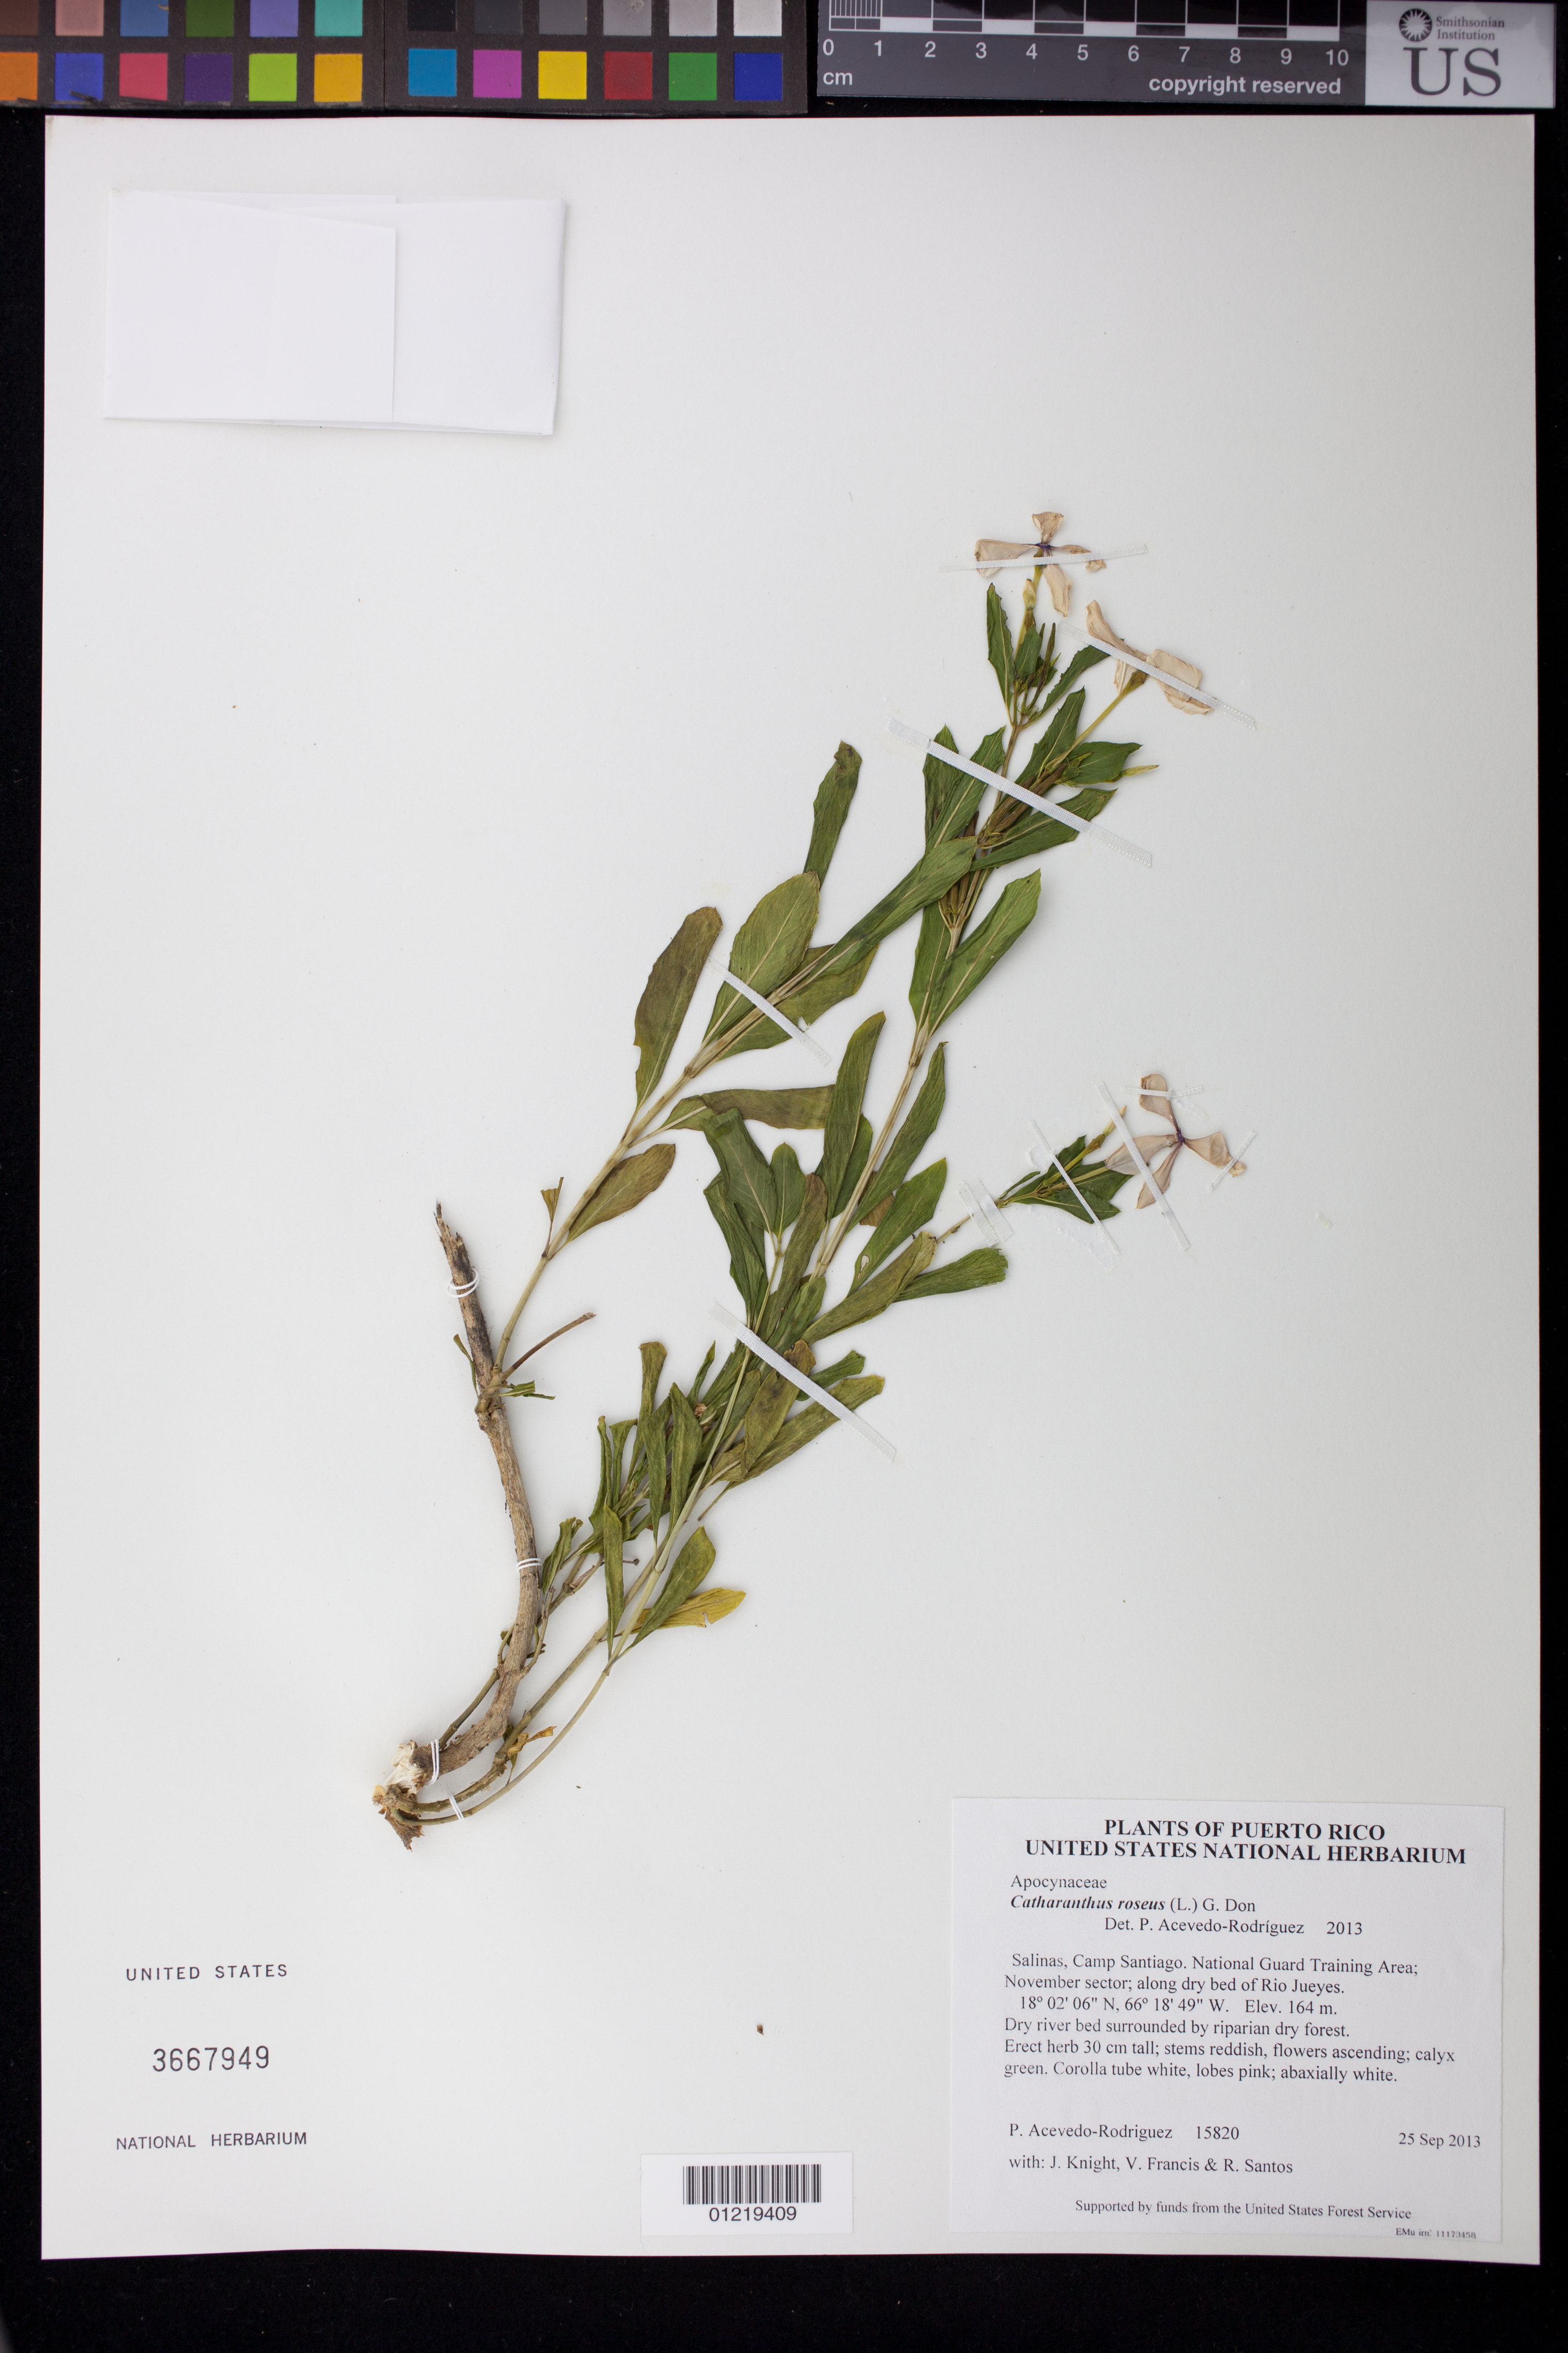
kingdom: Plantae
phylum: Tracheophyta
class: Magnoliopsida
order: Gentianales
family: Apocynaceae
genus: Catharanthus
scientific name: Catharanthus roseus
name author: (L.) G. Don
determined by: Acevedo-Rodríguez, P., (BOT), Smithsonian Institution - National Museum of Natural History (UNITED STATES)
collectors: P. Acevedo-Rodr., J. Knight, V. Francis & R. Santos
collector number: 15820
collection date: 2013-09-25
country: Puerto Rico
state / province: Salinas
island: Puerto Rico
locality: Camp Santiago. National Guard Training Area; November sector; along dry bed of Rio Jueyes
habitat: Dry river bed surrounded by riparian dry forest.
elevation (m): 164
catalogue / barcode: US 3667949